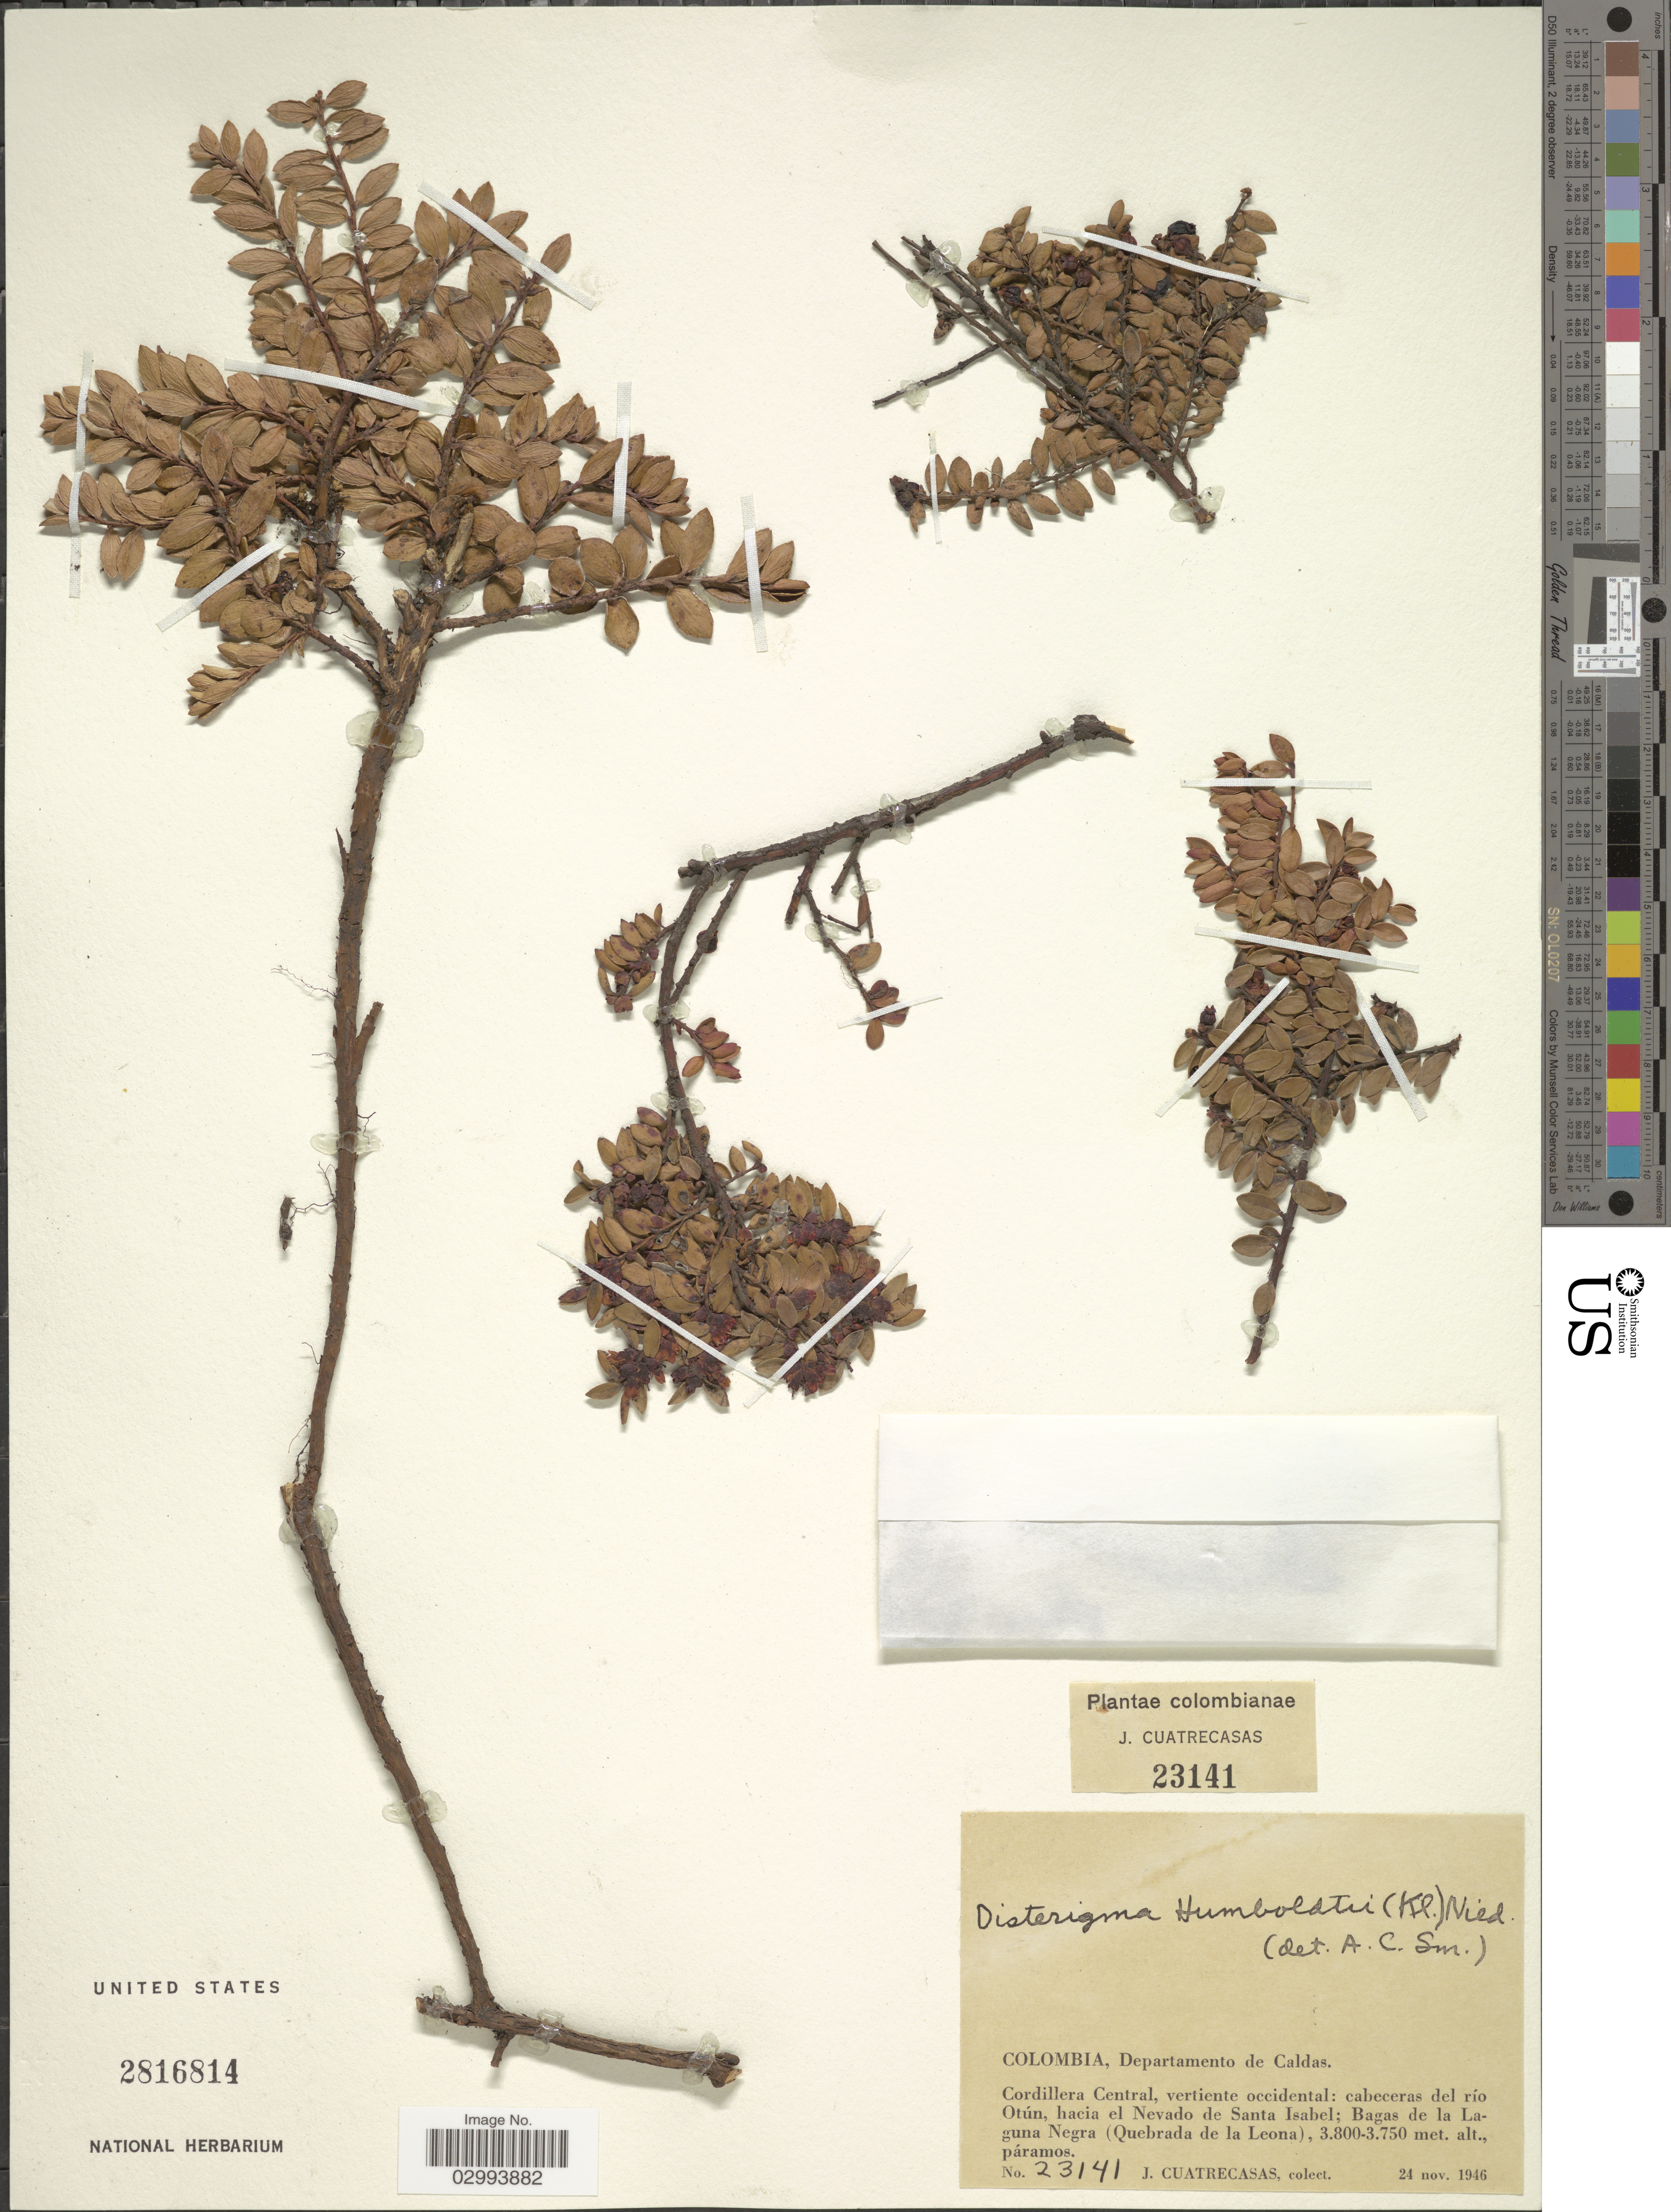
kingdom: Plantae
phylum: Tracheophyta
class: Magnoliopsida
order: Ericales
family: Ericaceae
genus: Disterigma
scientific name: Disterigma humboldtii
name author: (Klotzsch) Nied.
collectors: J. Cuatrecasas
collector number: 23141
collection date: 1946-11-24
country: Colombia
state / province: Caldas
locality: Departamento de Caldas. Cordillera Central, vertiente occidental: cabeceras del río Otún, hacia el Nevado de Santa Isabel; Bagas de la Laguna Negra (Quebrada de la Leona).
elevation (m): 3750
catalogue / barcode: US 2816814